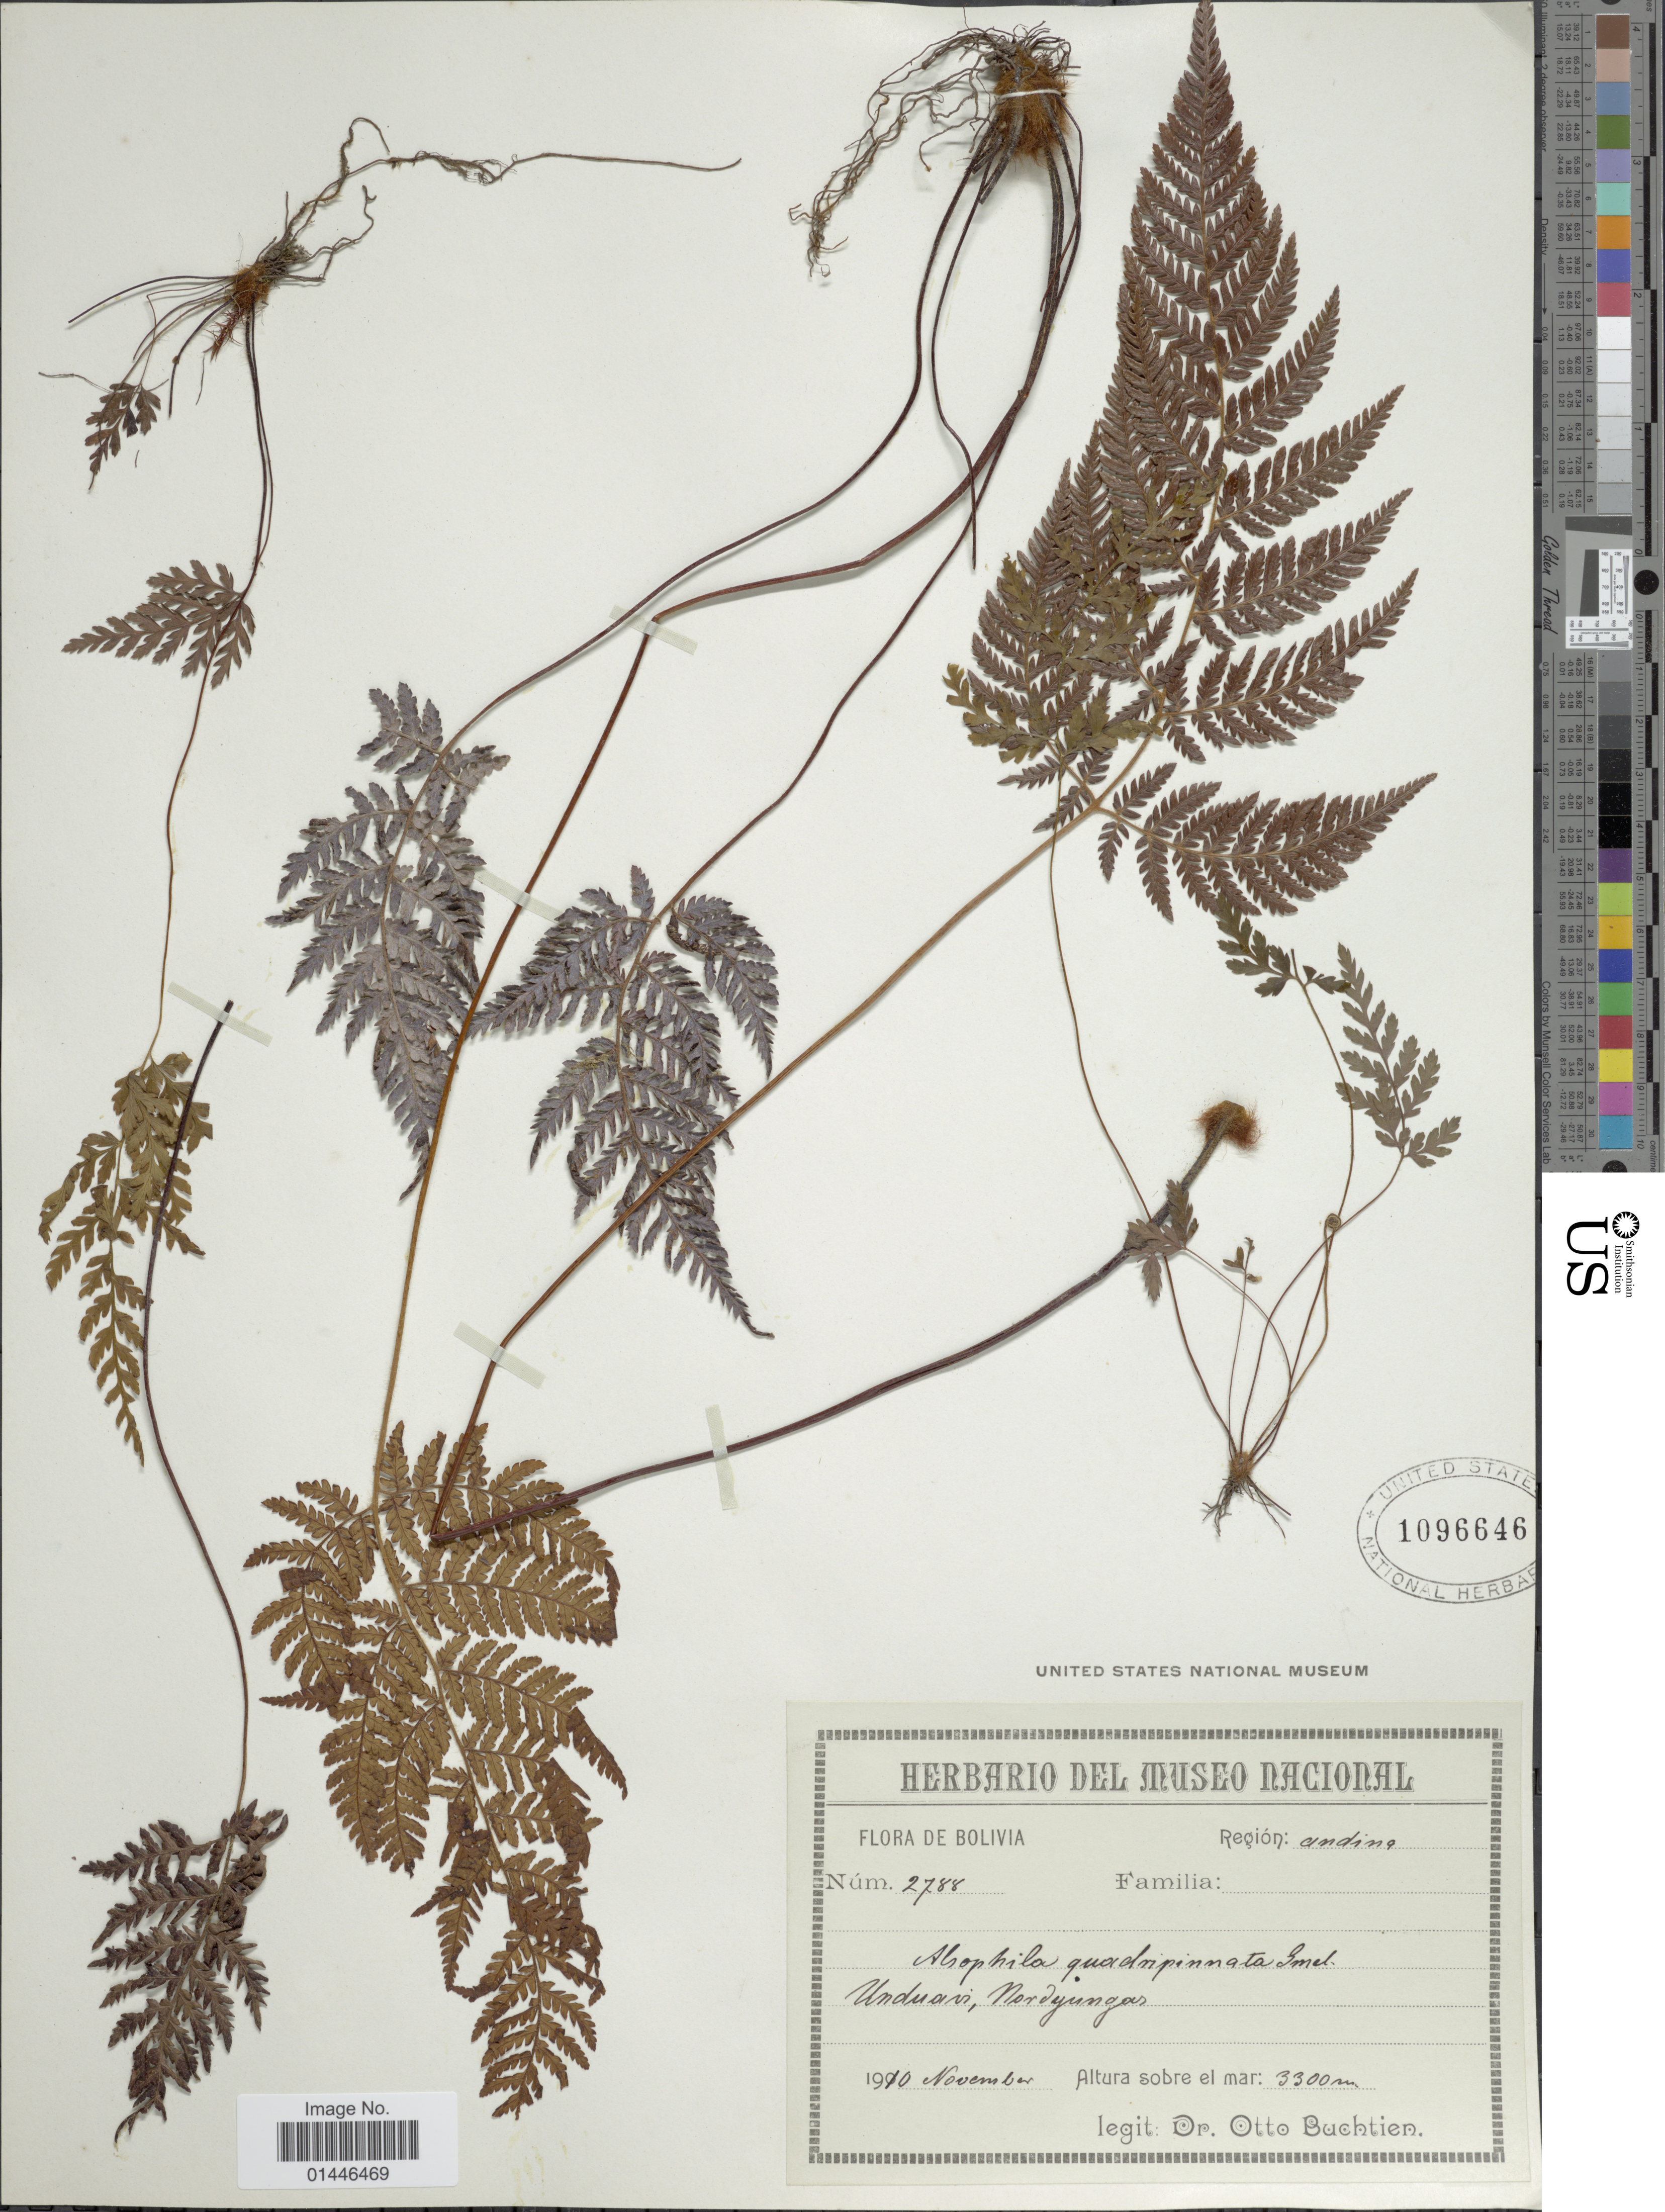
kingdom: Plantae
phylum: Tracheophyta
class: Polypodiopsida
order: Cyatheales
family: Dicksoniaceae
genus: Lophosoria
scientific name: Lophosoria quadripinnata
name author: (J.F. Gmel.) C. Chr.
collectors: O. Buchtien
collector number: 2788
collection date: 1910-11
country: Bolivia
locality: Región: andina. Unduavi, Nordyungas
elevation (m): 3300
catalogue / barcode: US 1096646